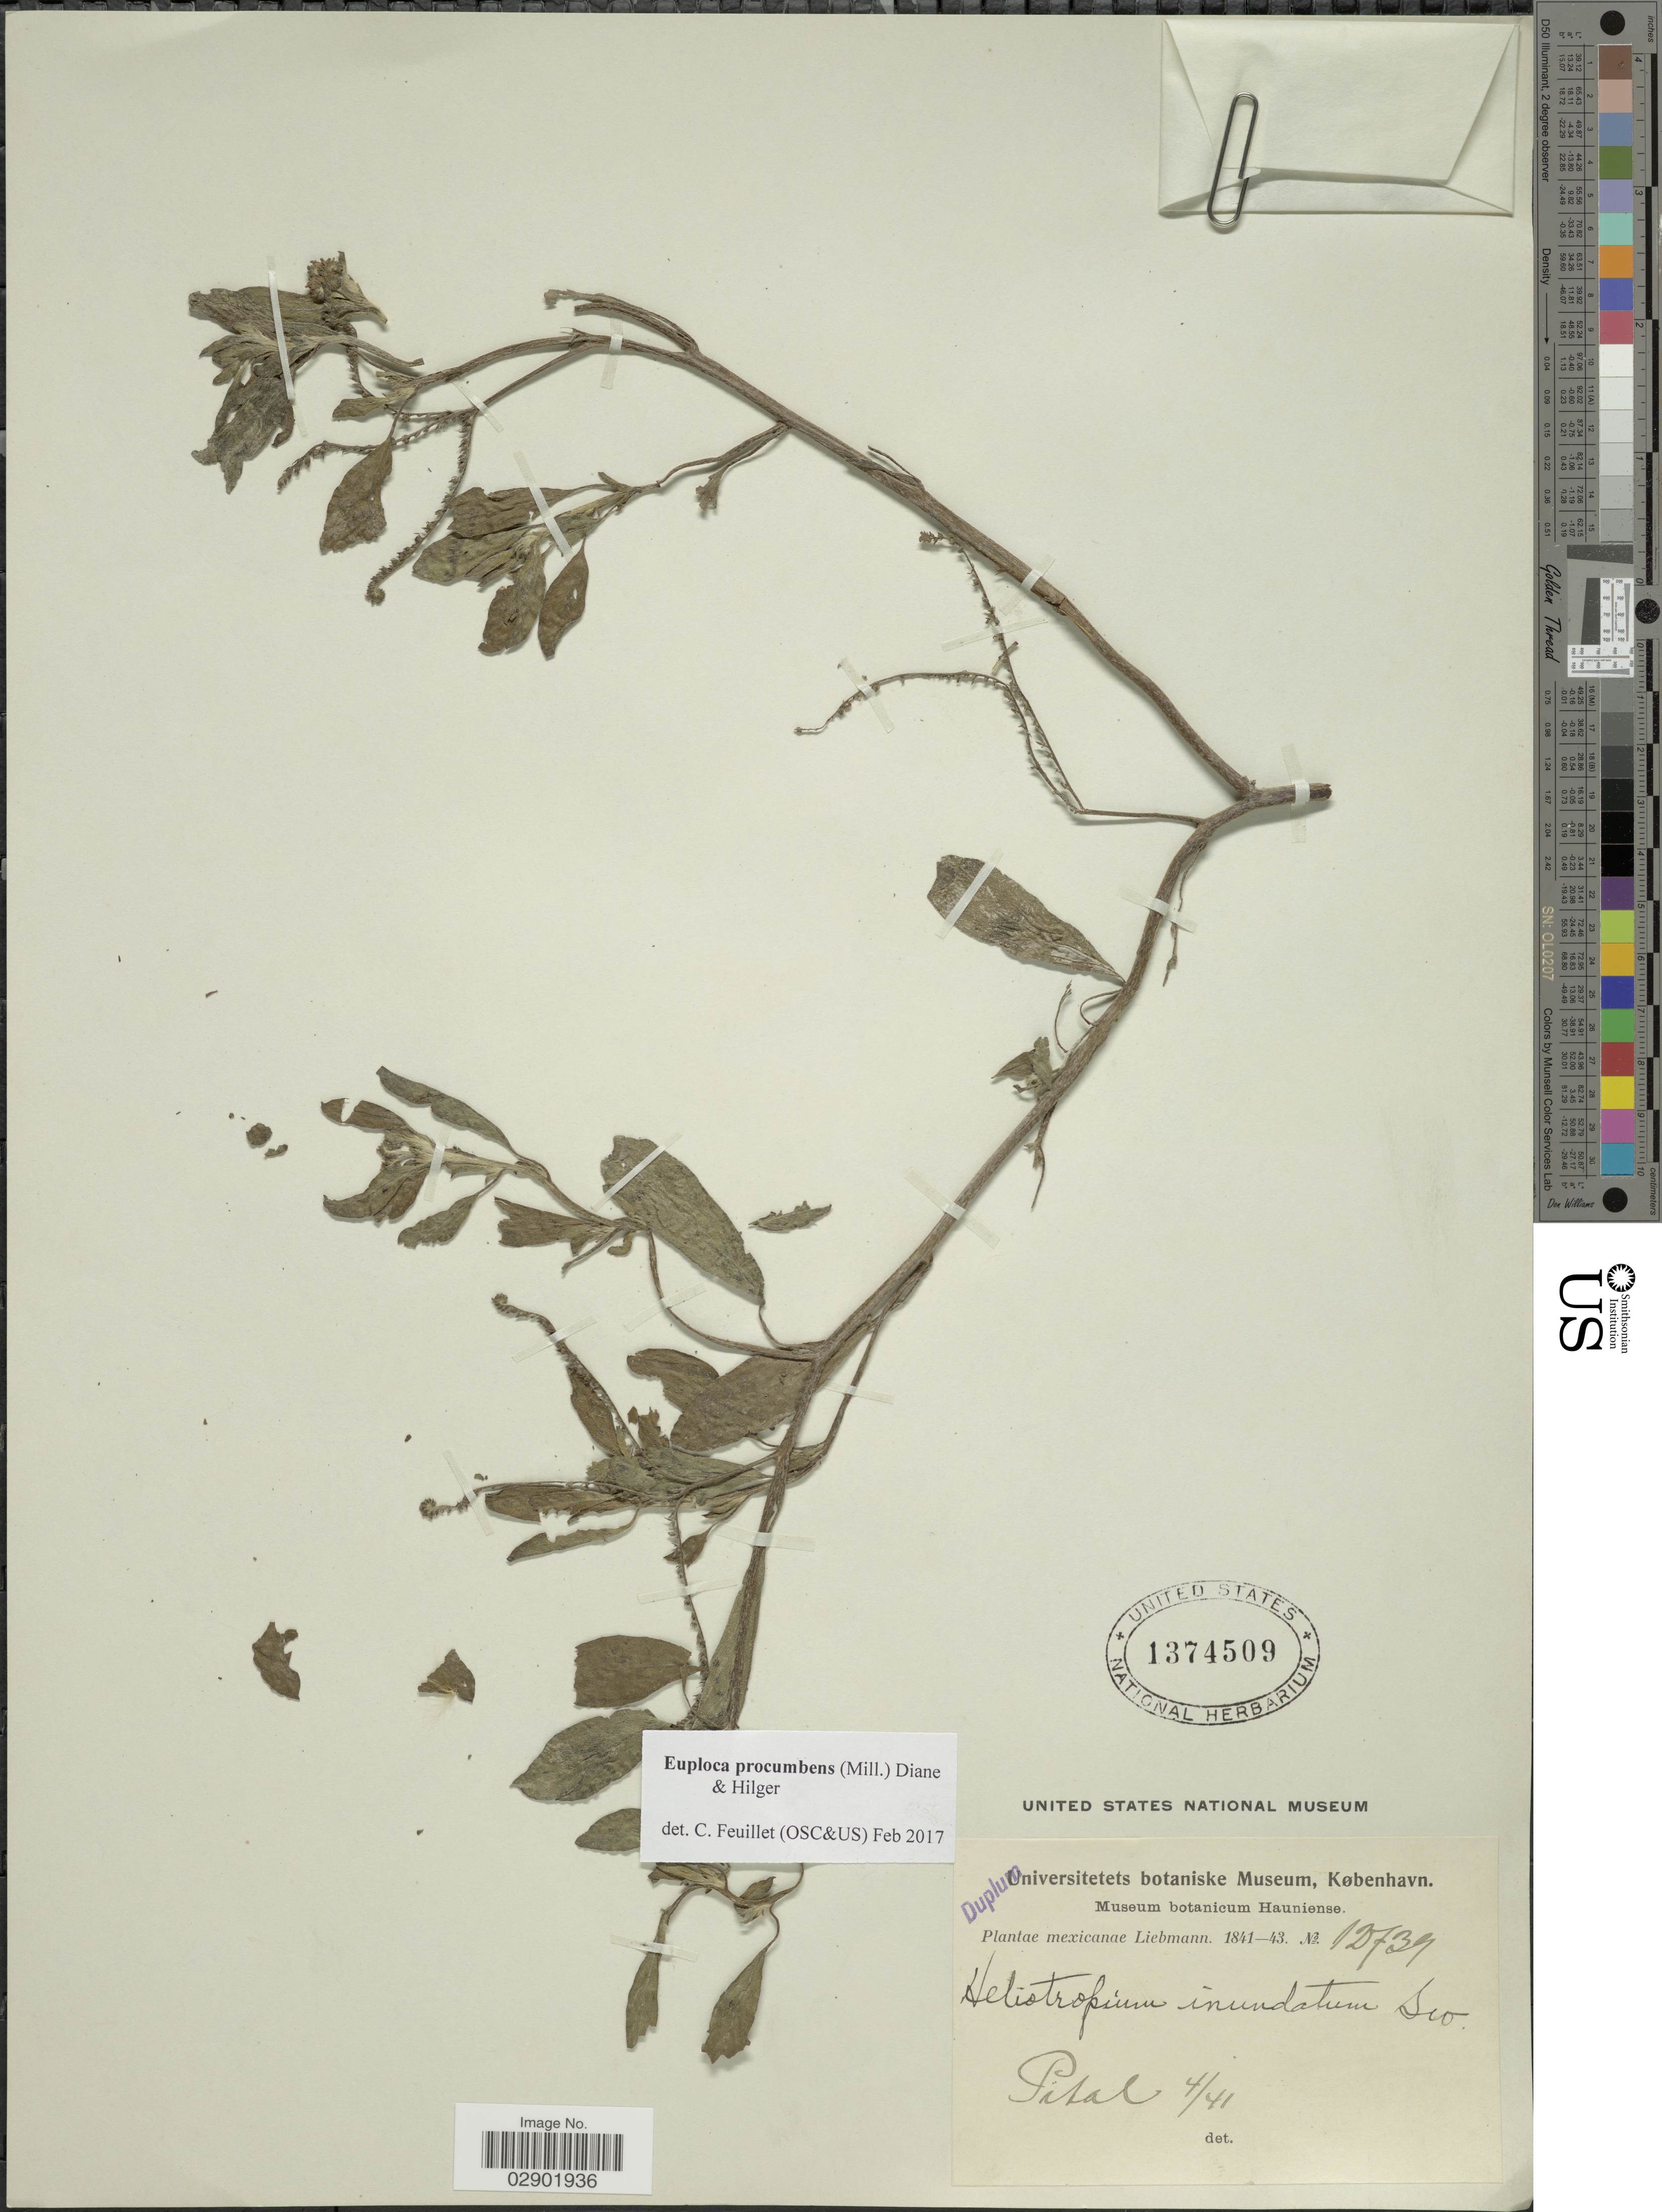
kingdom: Plantae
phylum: Tracheophyta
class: Magnoliopsida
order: Boraginales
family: Heliotropiaceae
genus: Euploca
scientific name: Euploca procumbens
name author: (Mill.) Diane & Hilger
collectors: Liebmann, --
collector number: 12739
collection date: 1841-04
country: Mexico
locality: Pital.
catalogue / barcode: US 1374509